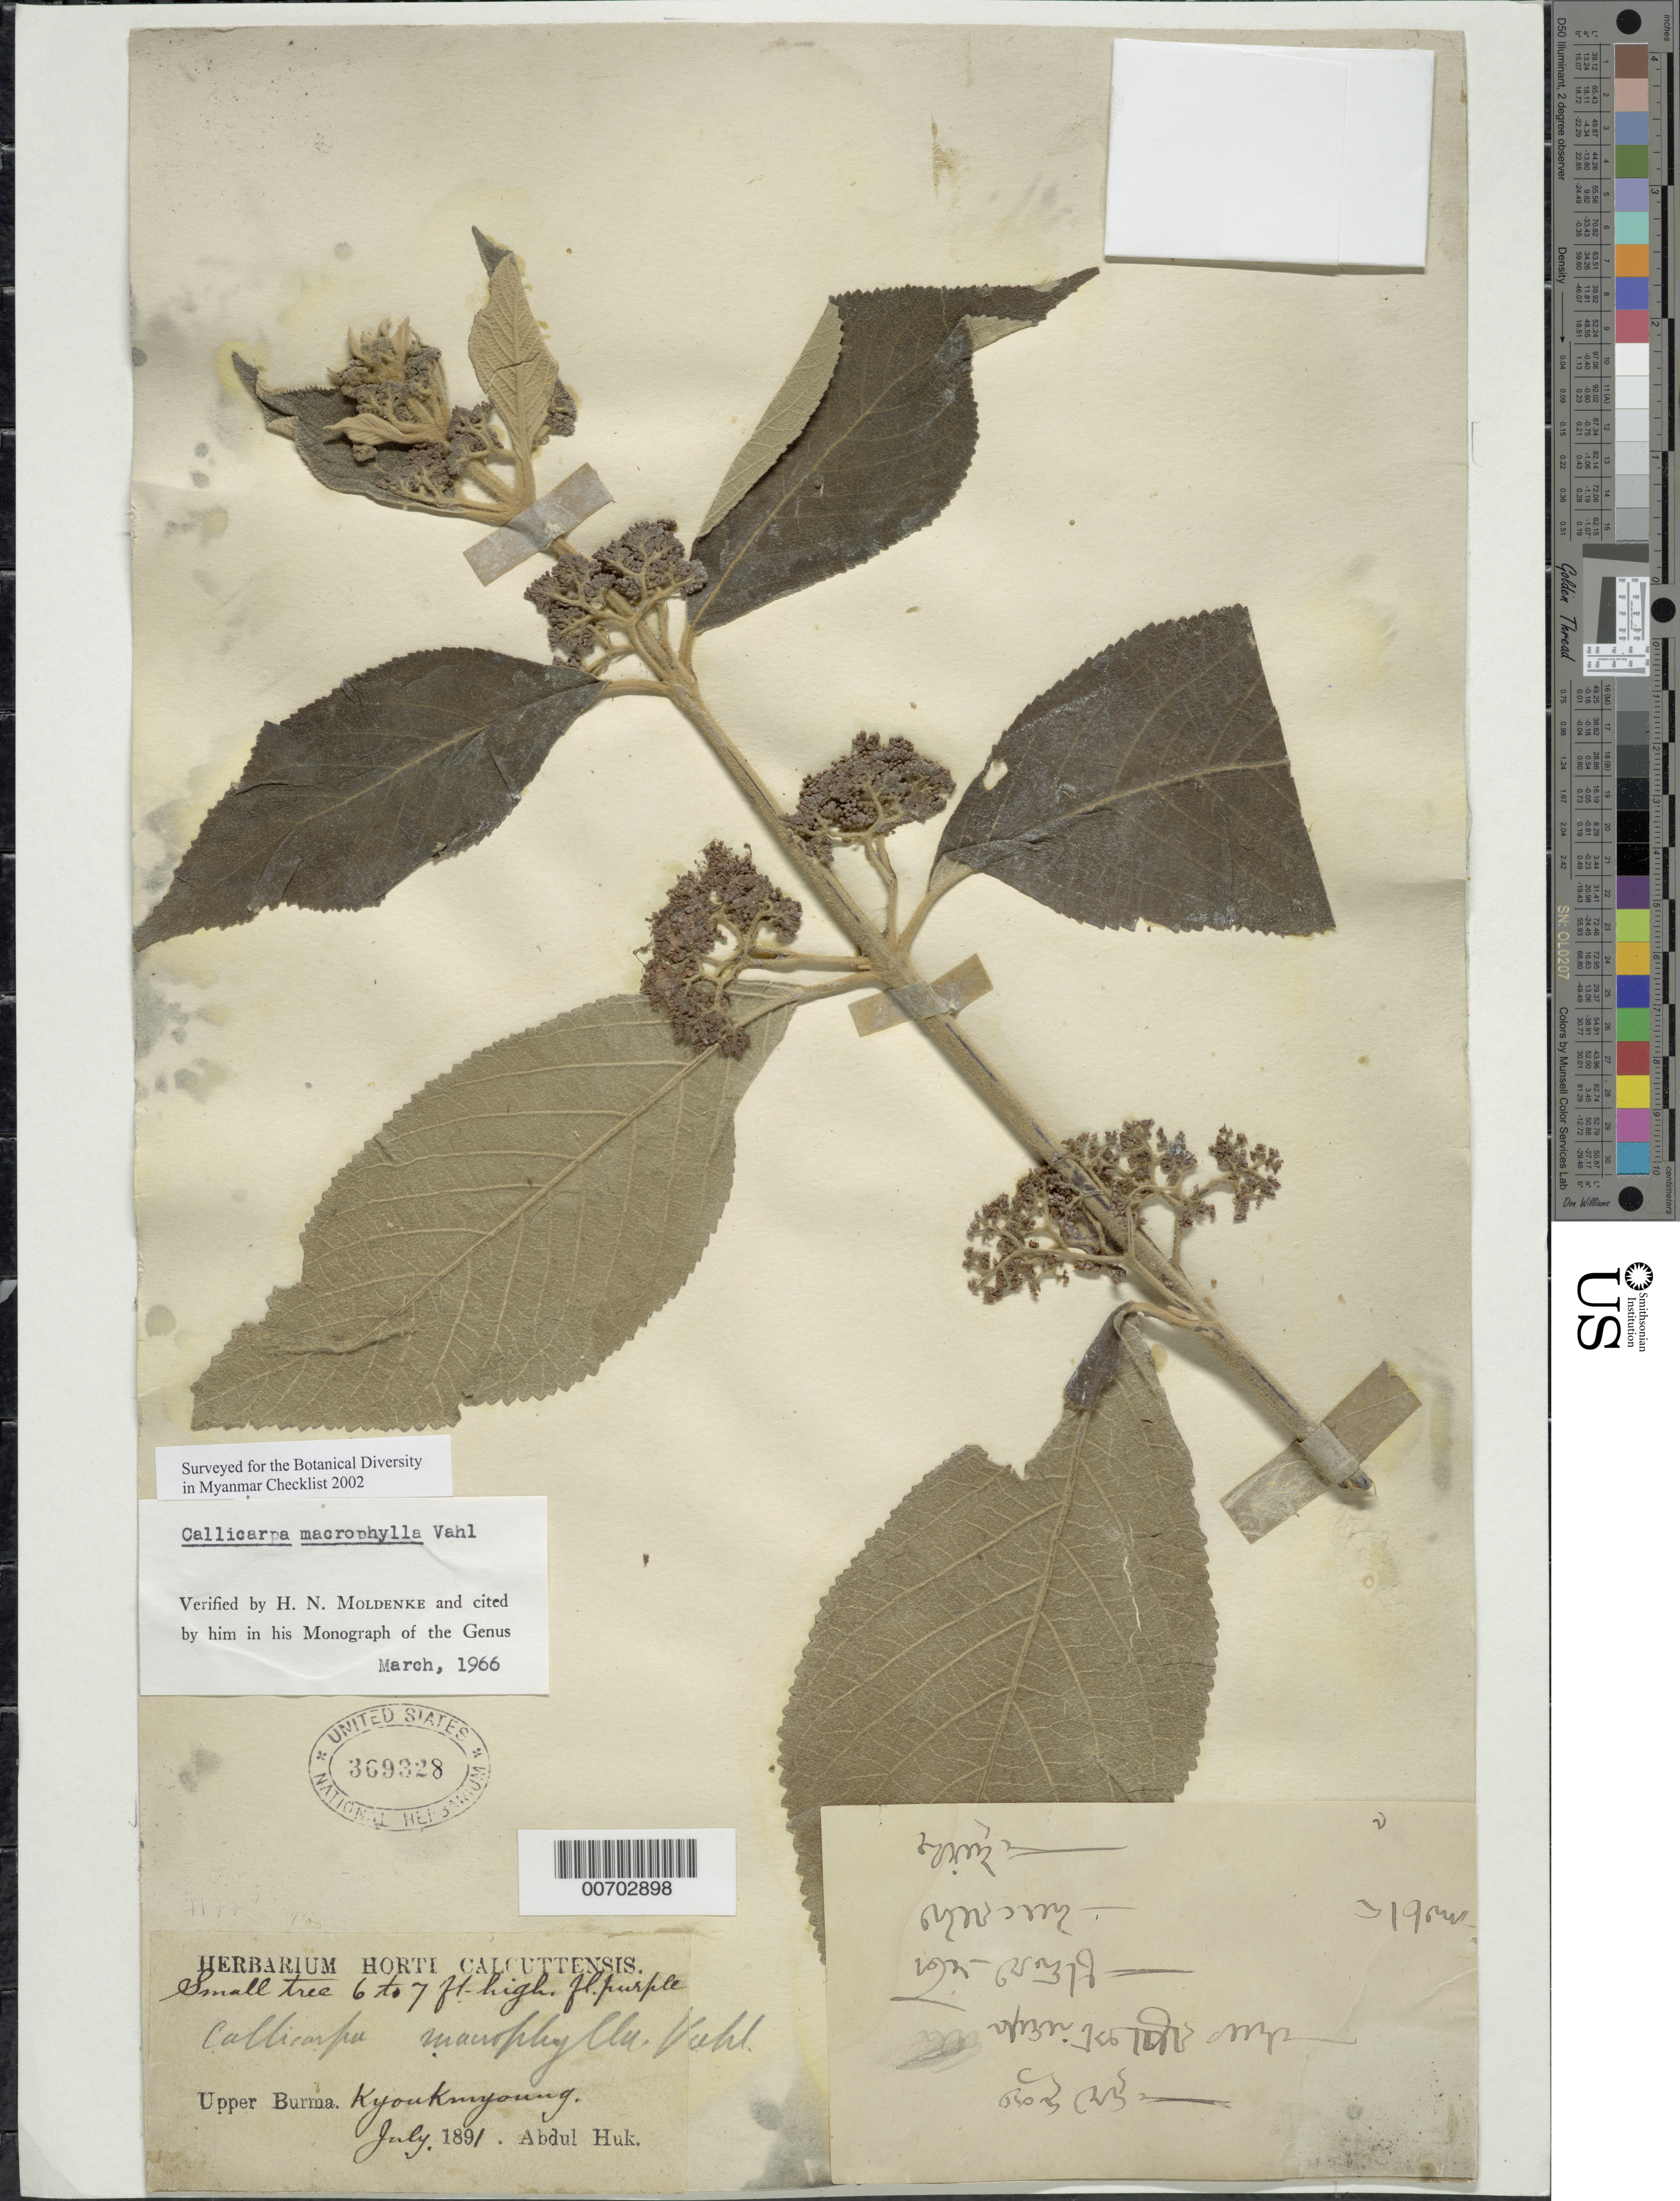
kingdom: Plantae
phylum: Tracheophyta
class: Magnoliopsida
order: Lamiales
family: Lamiaceae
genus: Callicarpa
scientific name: Callicarpa macrophylla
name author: Vahl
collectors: A. Huk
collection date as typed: Jul 1891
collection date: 1891-07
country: Myanmar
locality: Kyoukuyoung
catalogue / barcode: US 369328